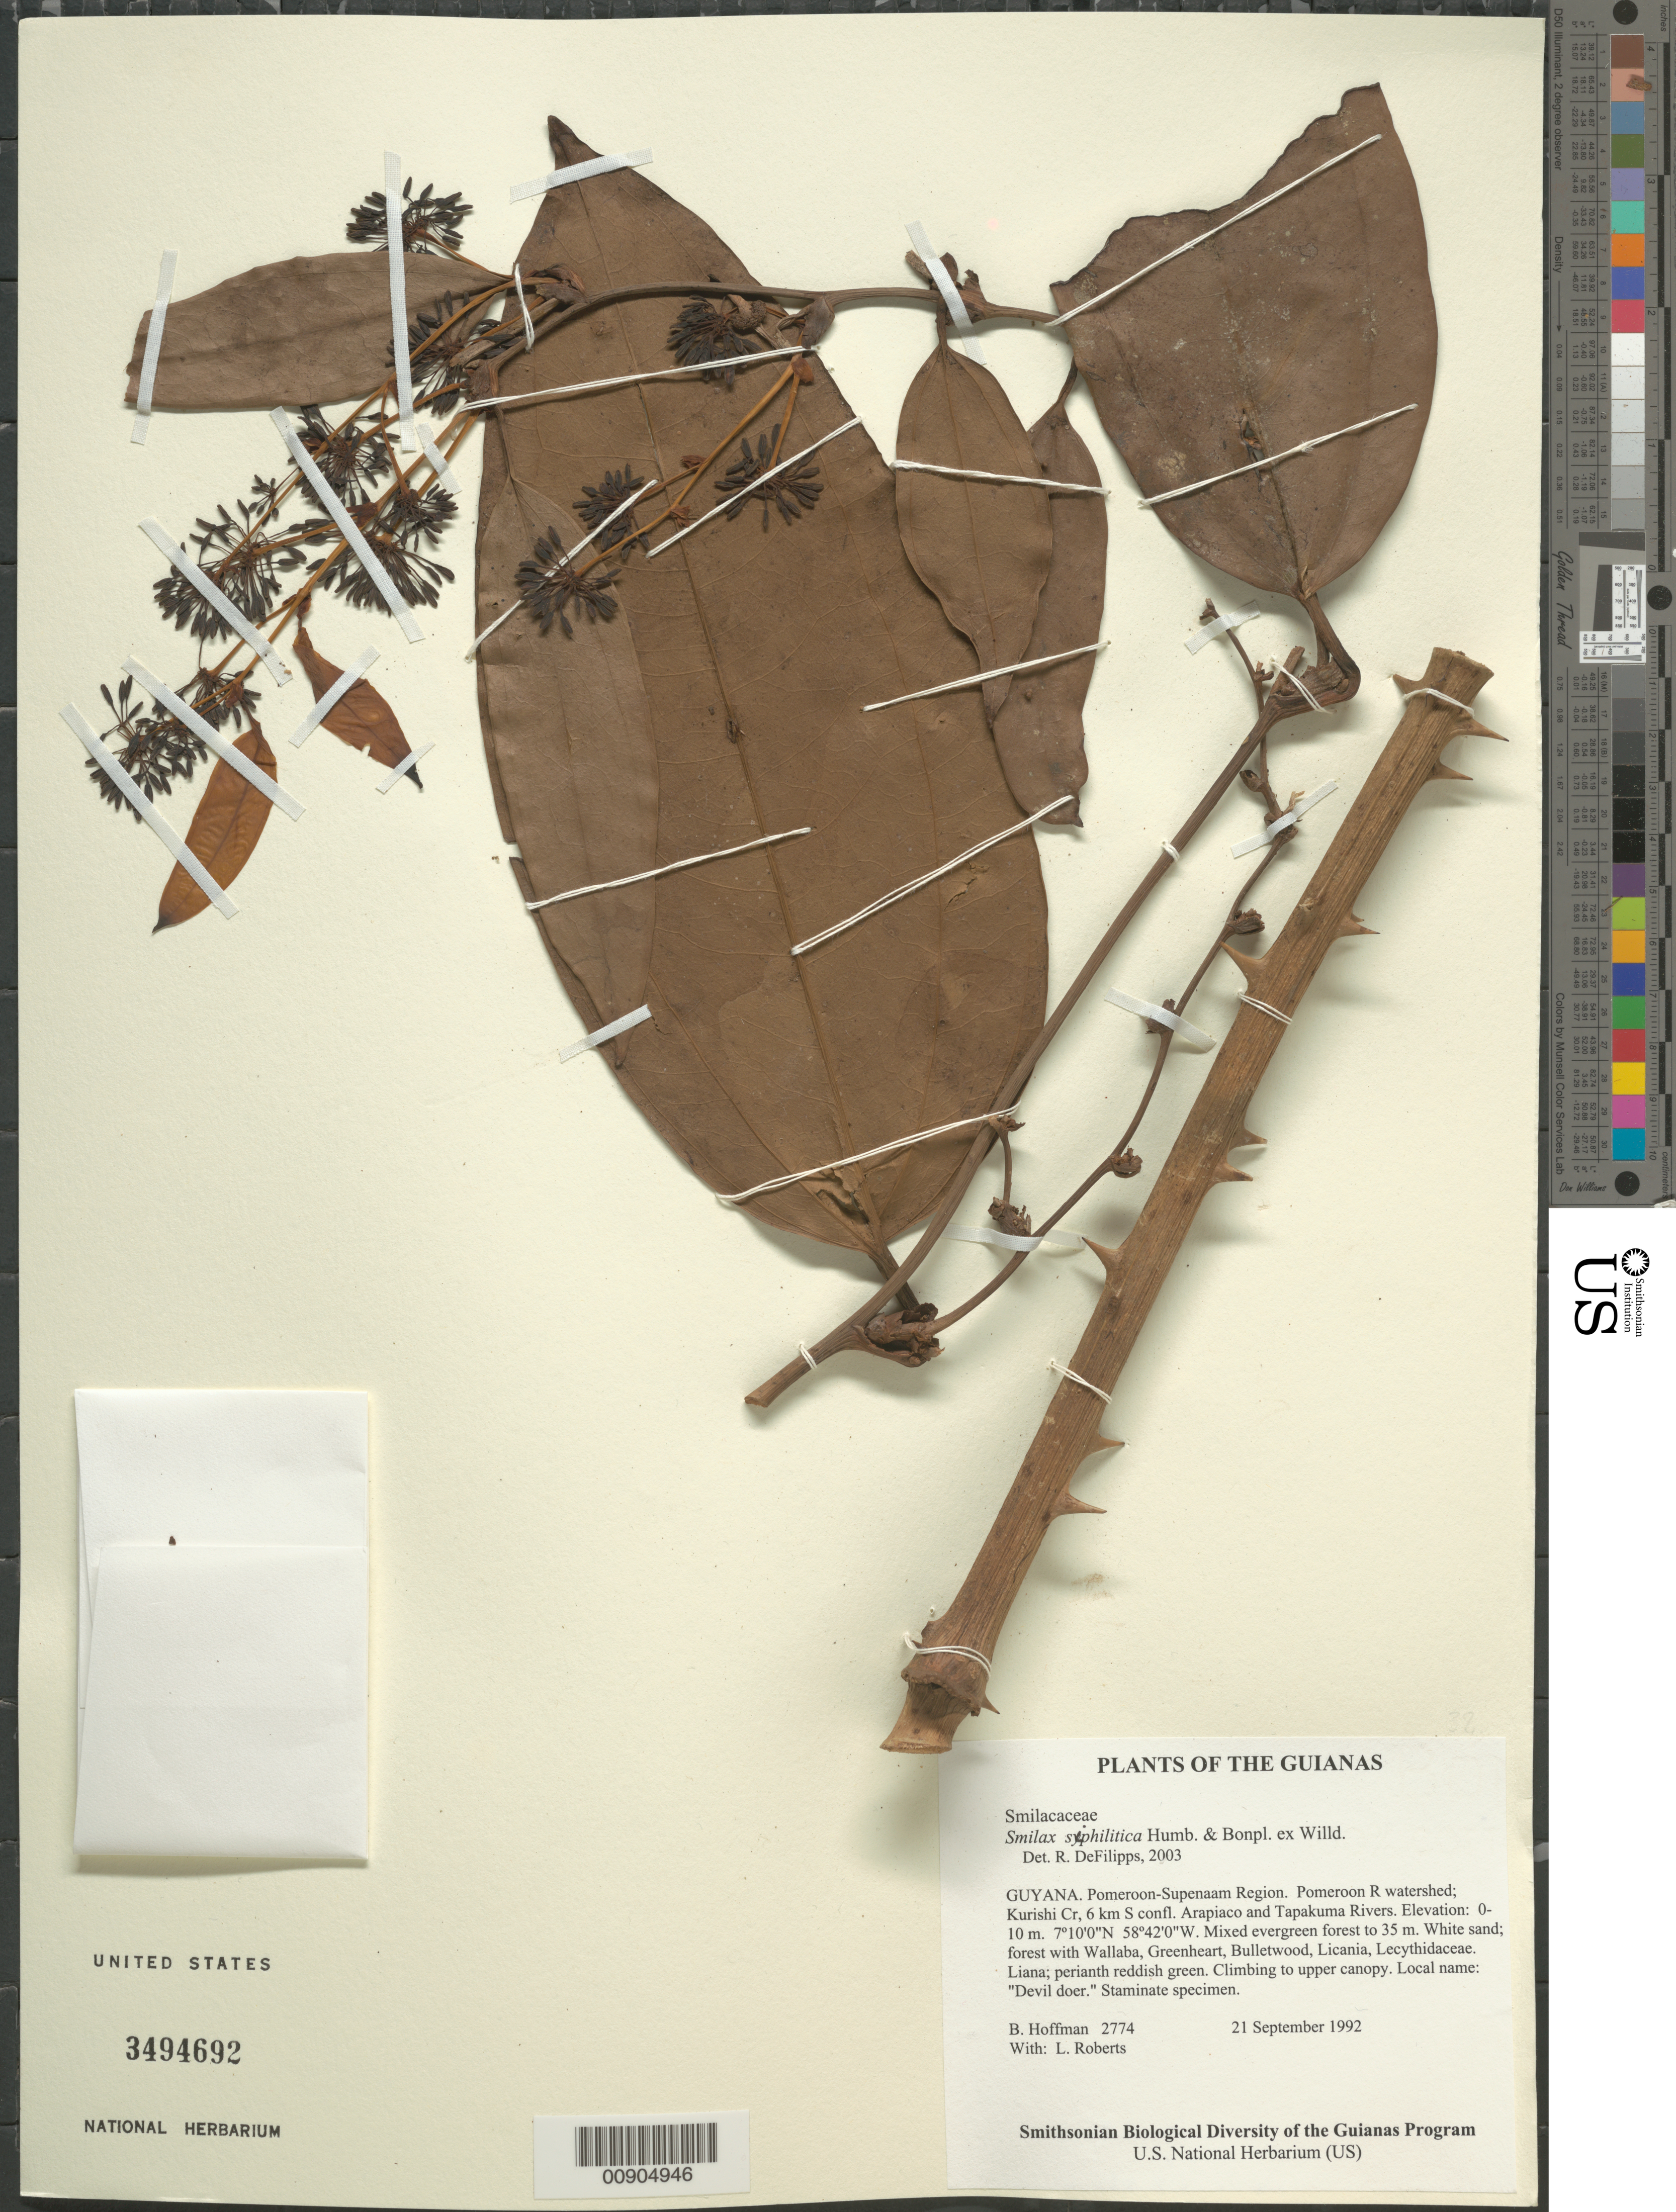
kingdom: Plantae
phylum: Tracheophyta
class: Liliopsida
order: Liliales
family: Smilacaceae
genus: Smilax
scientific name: Smilax syphilitica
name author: Humb. & Bonpl.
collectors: B. Hoffman & L. Roberts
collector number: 2774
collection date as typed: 21 September 1992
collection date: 1992-09-21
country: Guyana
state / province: Pomeroon-Supenaam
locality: Pomeroon River watershed; Kurishi Creek, 6 km S of confluence of Arapiaco and Tapakuma Rivers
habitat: Mixed evergreen forest to 35 m. White sand; forest with Wallaba, Greenheart, Bulletwood, Licania, Lecythidaceae